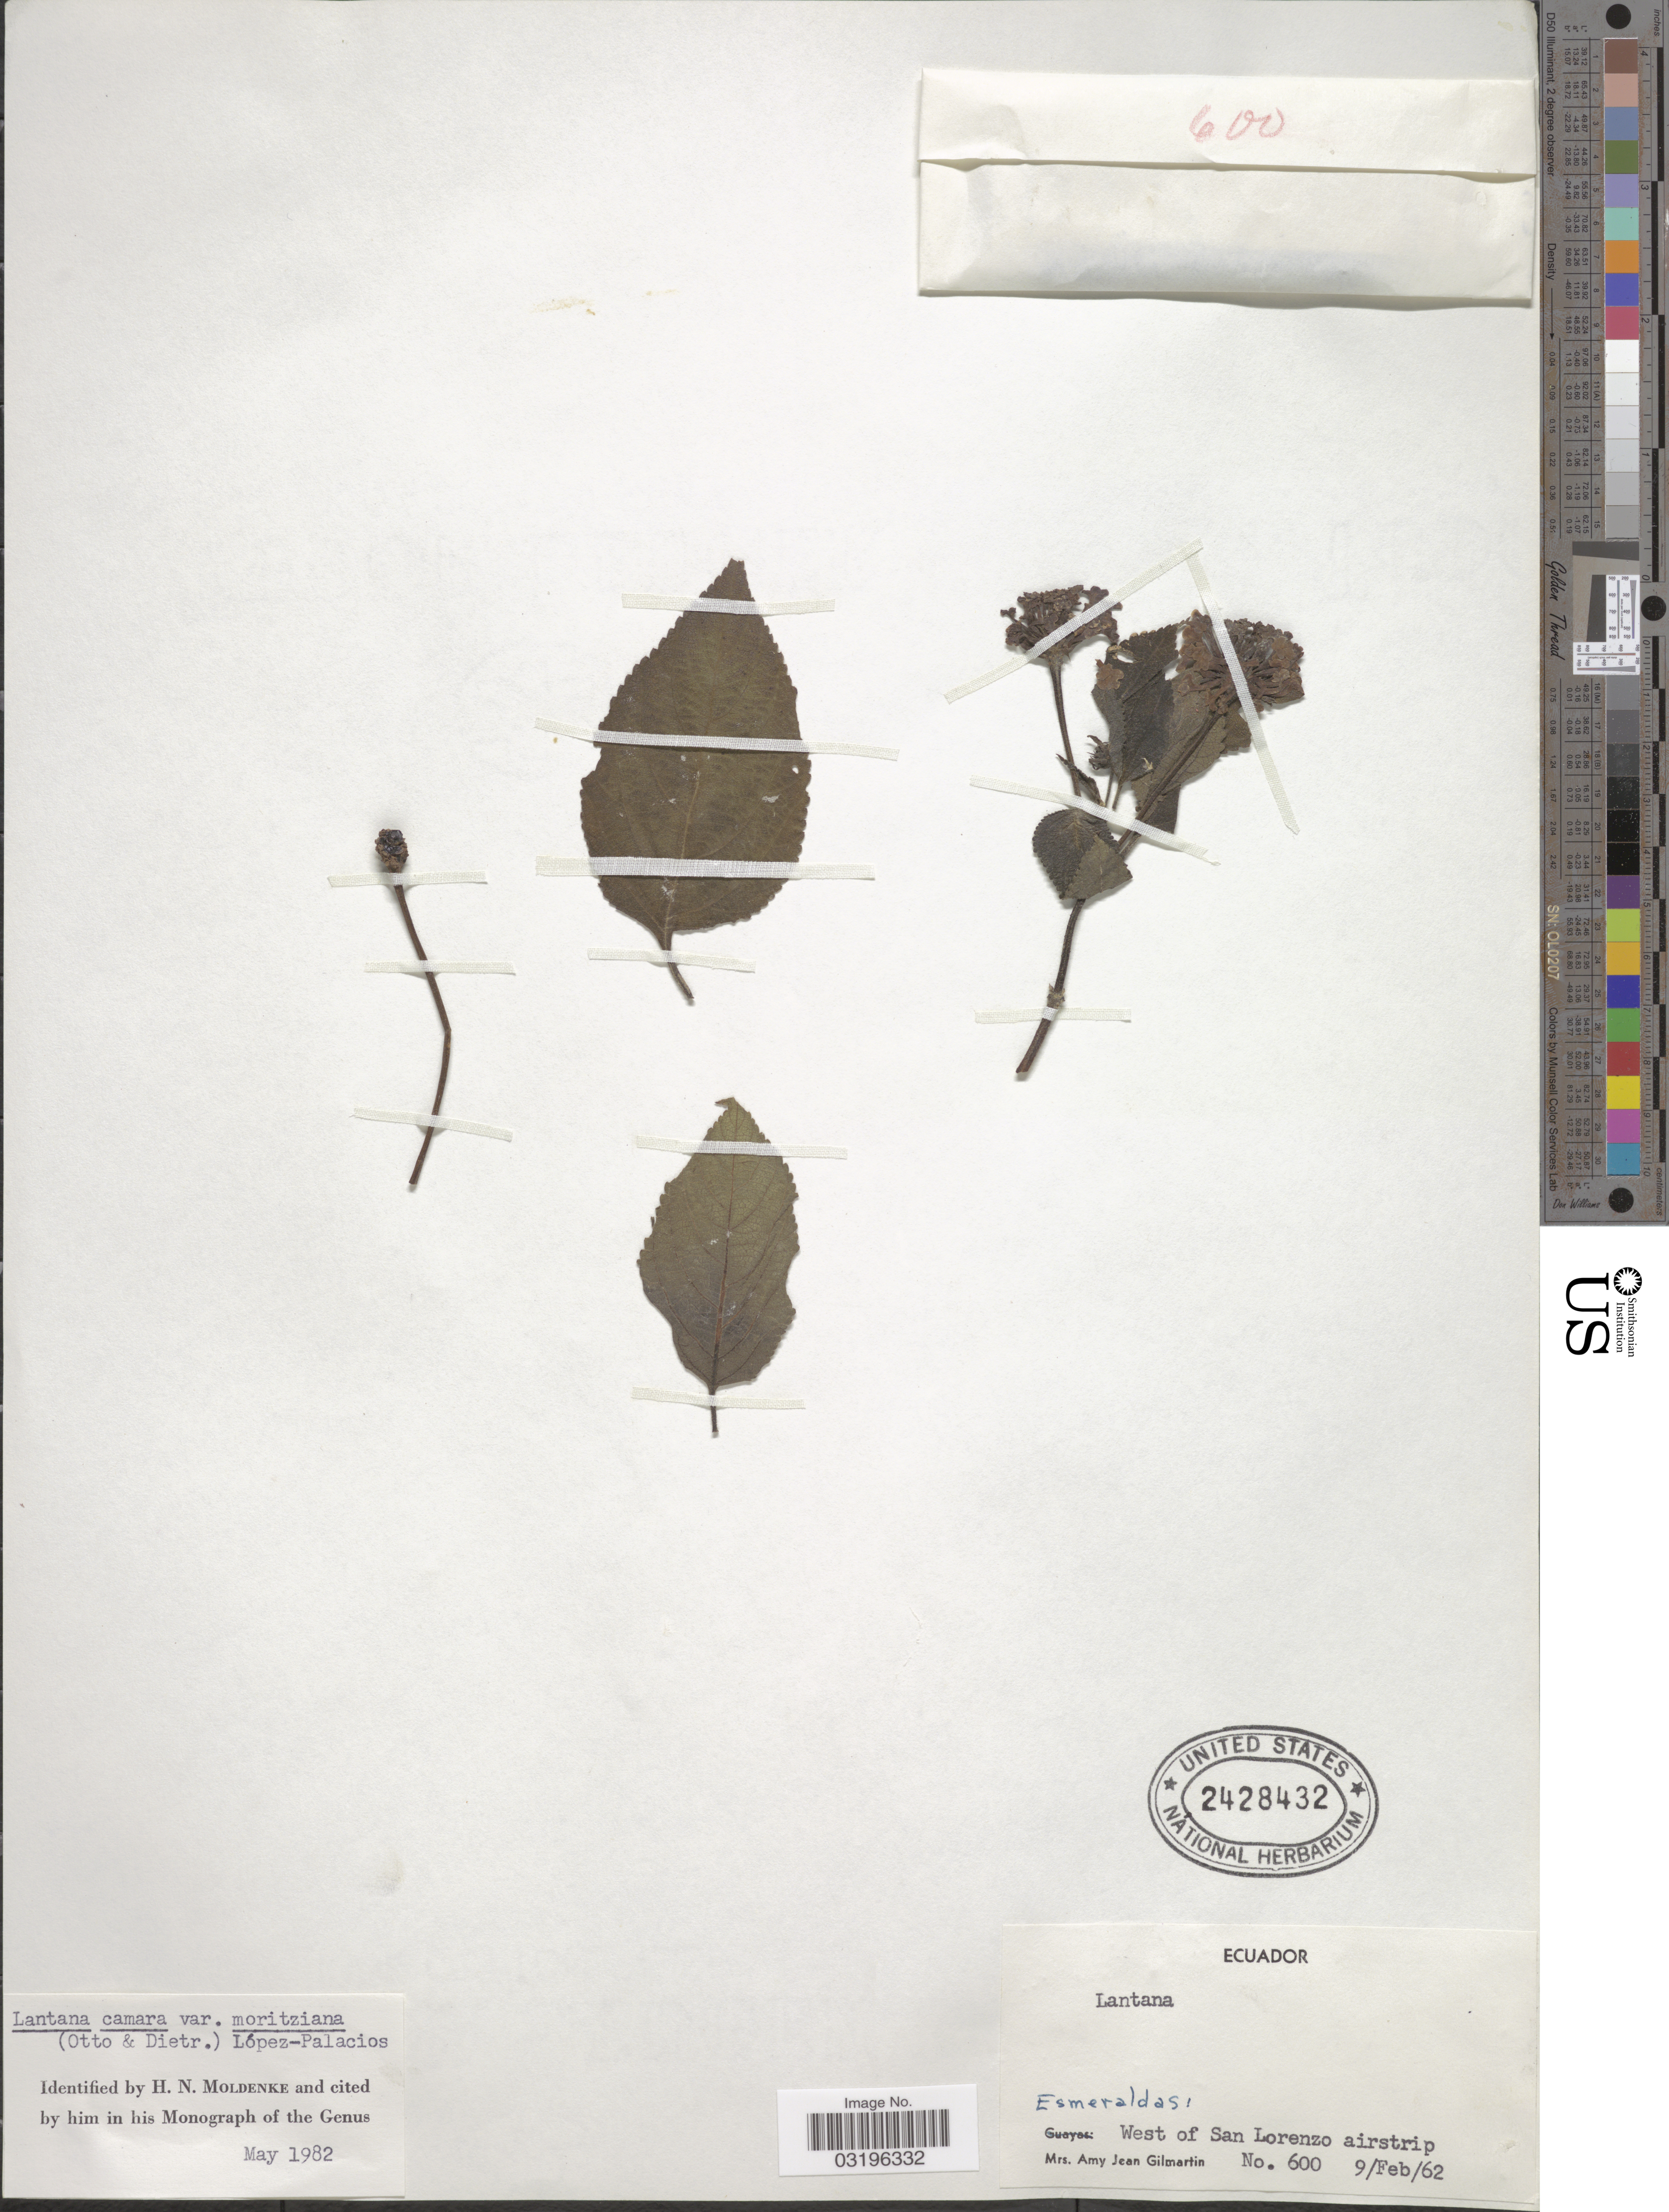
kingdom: Plantae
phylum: Tracheophyta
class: Magnoliopsida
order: Lamiales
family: Verbenaceae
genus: Lantana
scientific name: Lantana camara var. moritziana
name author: (Otto & A. Dietr.) López-Pal.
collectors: A. J. Gilmartin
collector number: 600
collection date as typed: Transcribed d/m/y: 9/2/62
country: Ecuador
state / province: Esmeraldas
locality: West of San Lorenzo airstrip.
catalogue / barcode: US 2428432